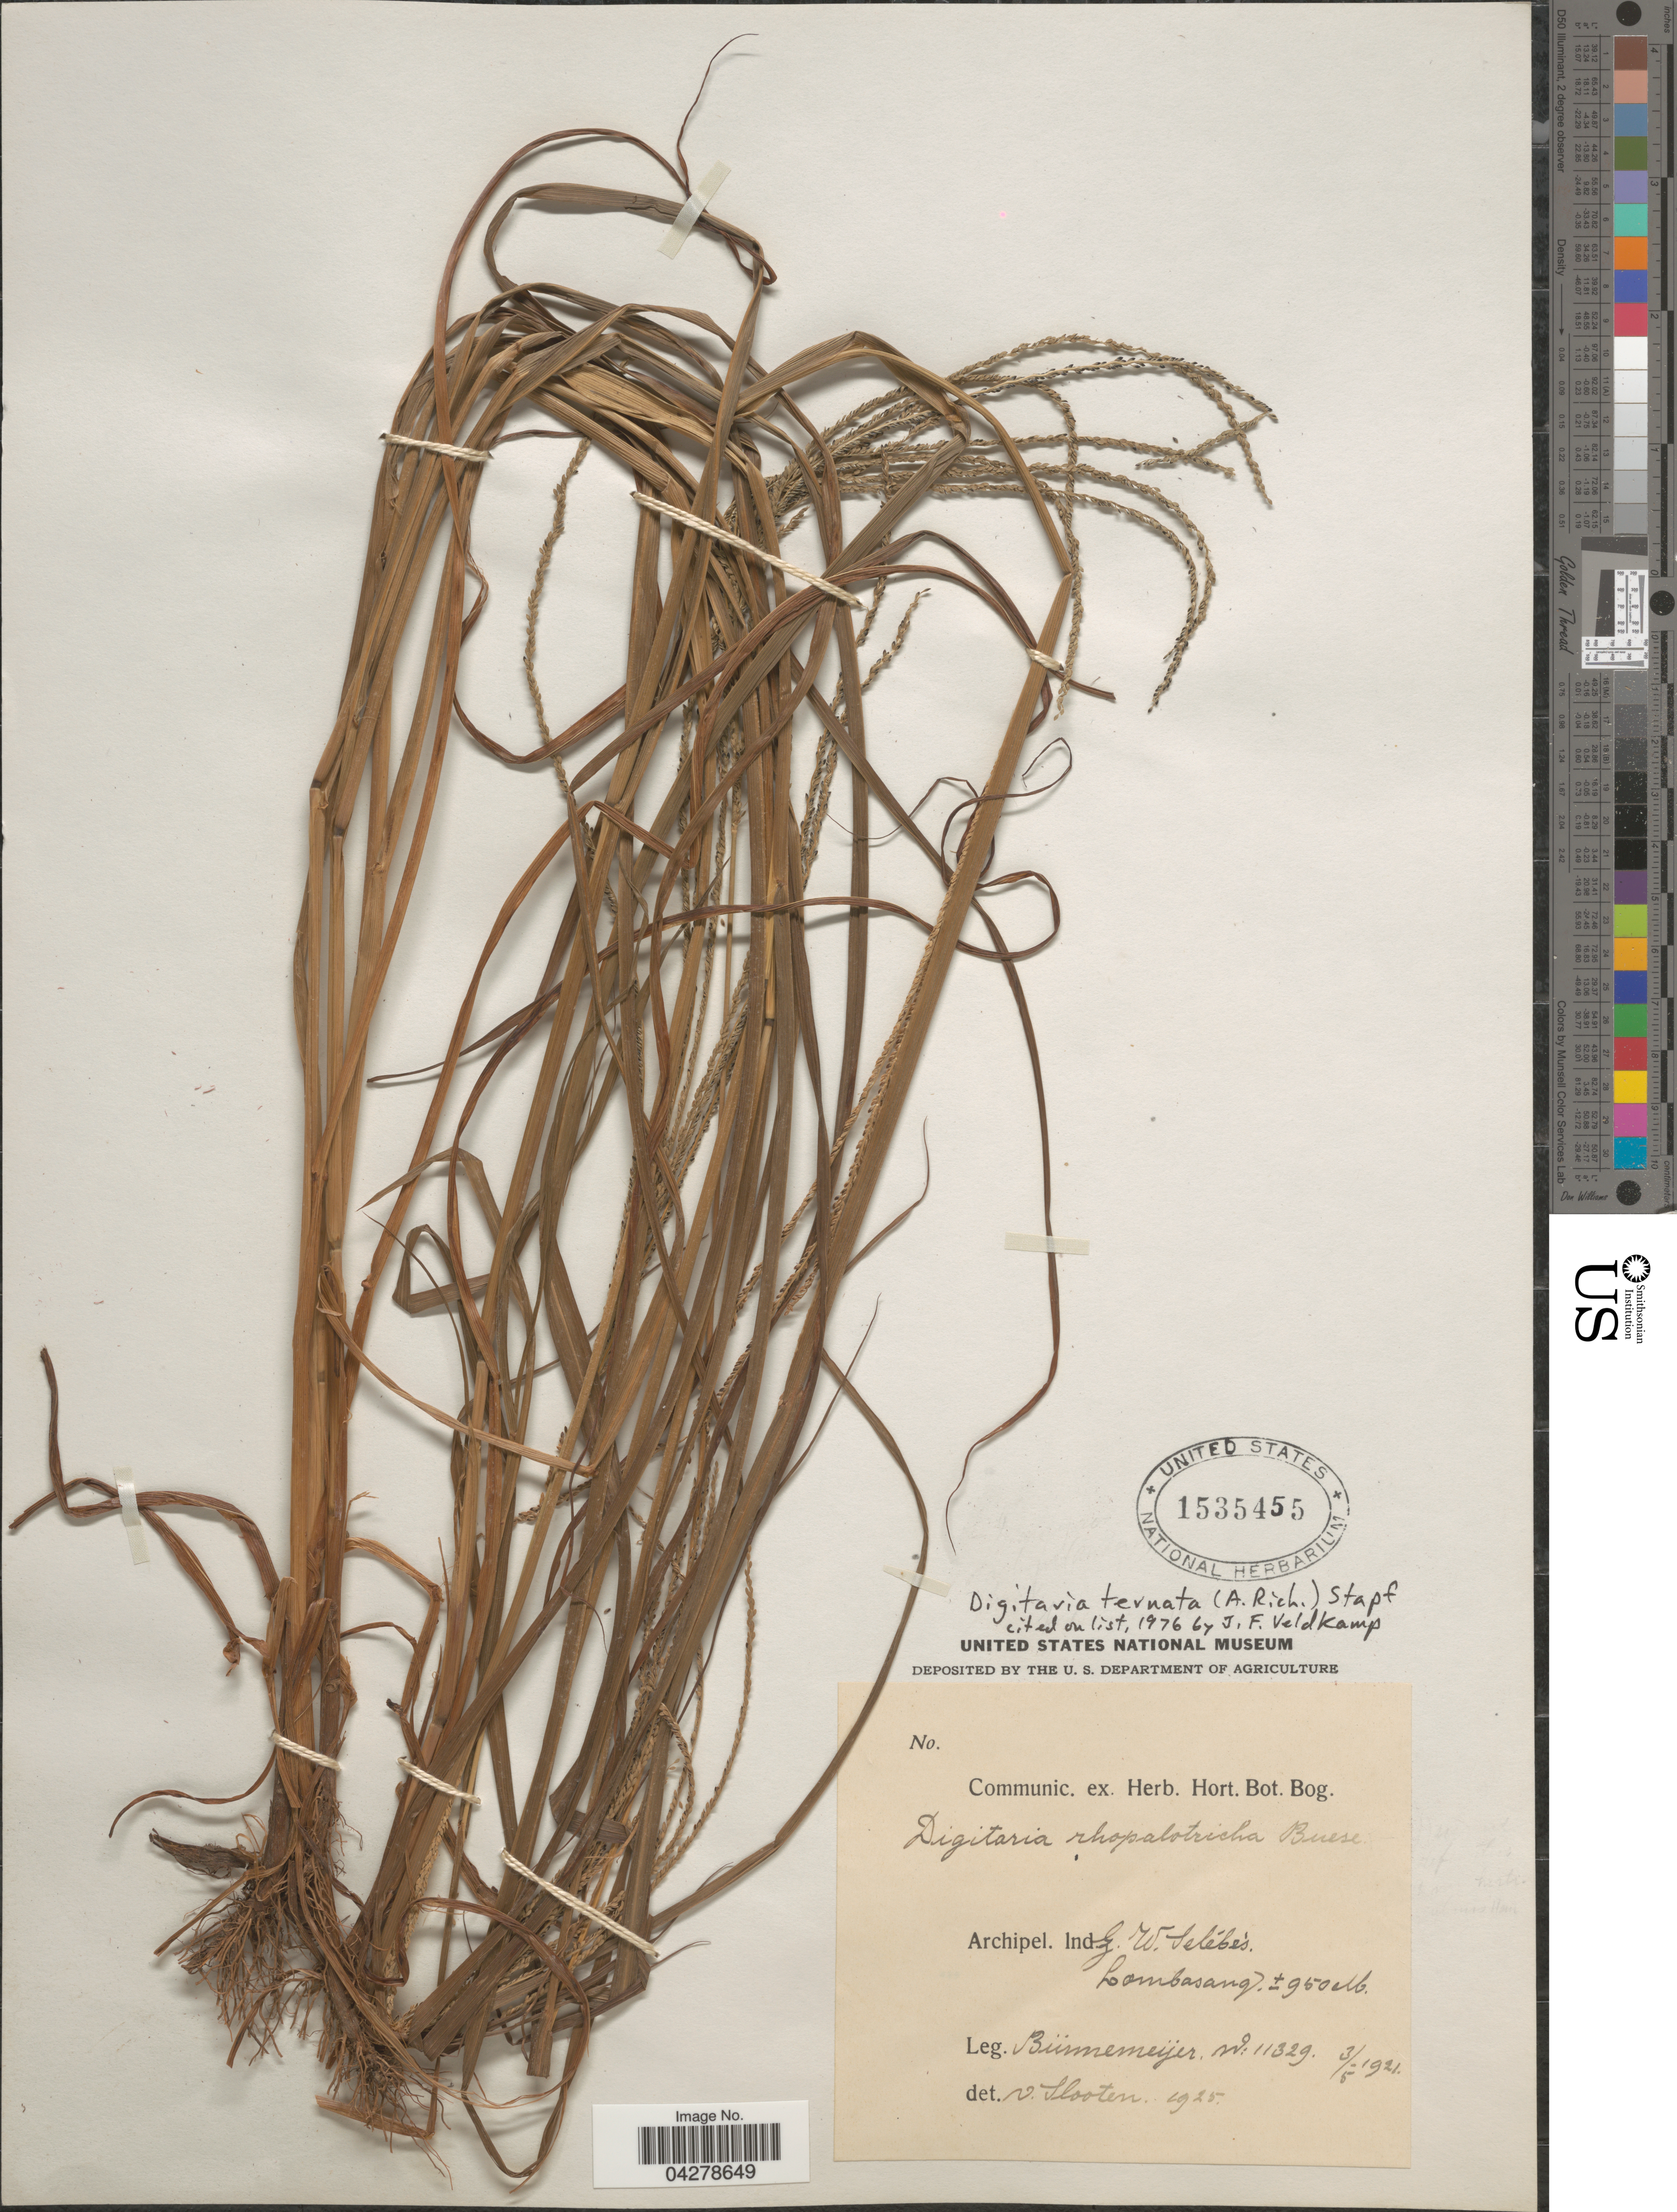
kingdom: Plantae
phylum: Tracheophyta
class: Liliopsida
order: Poales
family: Poaceae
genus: Digitaria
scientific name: Digitaria ternata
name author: (Hochr. ex A. Rich.) Stapf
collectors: -. Bunnemeijer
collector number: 11329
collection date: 1921-05-03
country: Indonesia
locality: Archipel. Ind. G. W. Selébès. Lombasang.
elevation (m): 950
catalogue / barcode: US 1535455